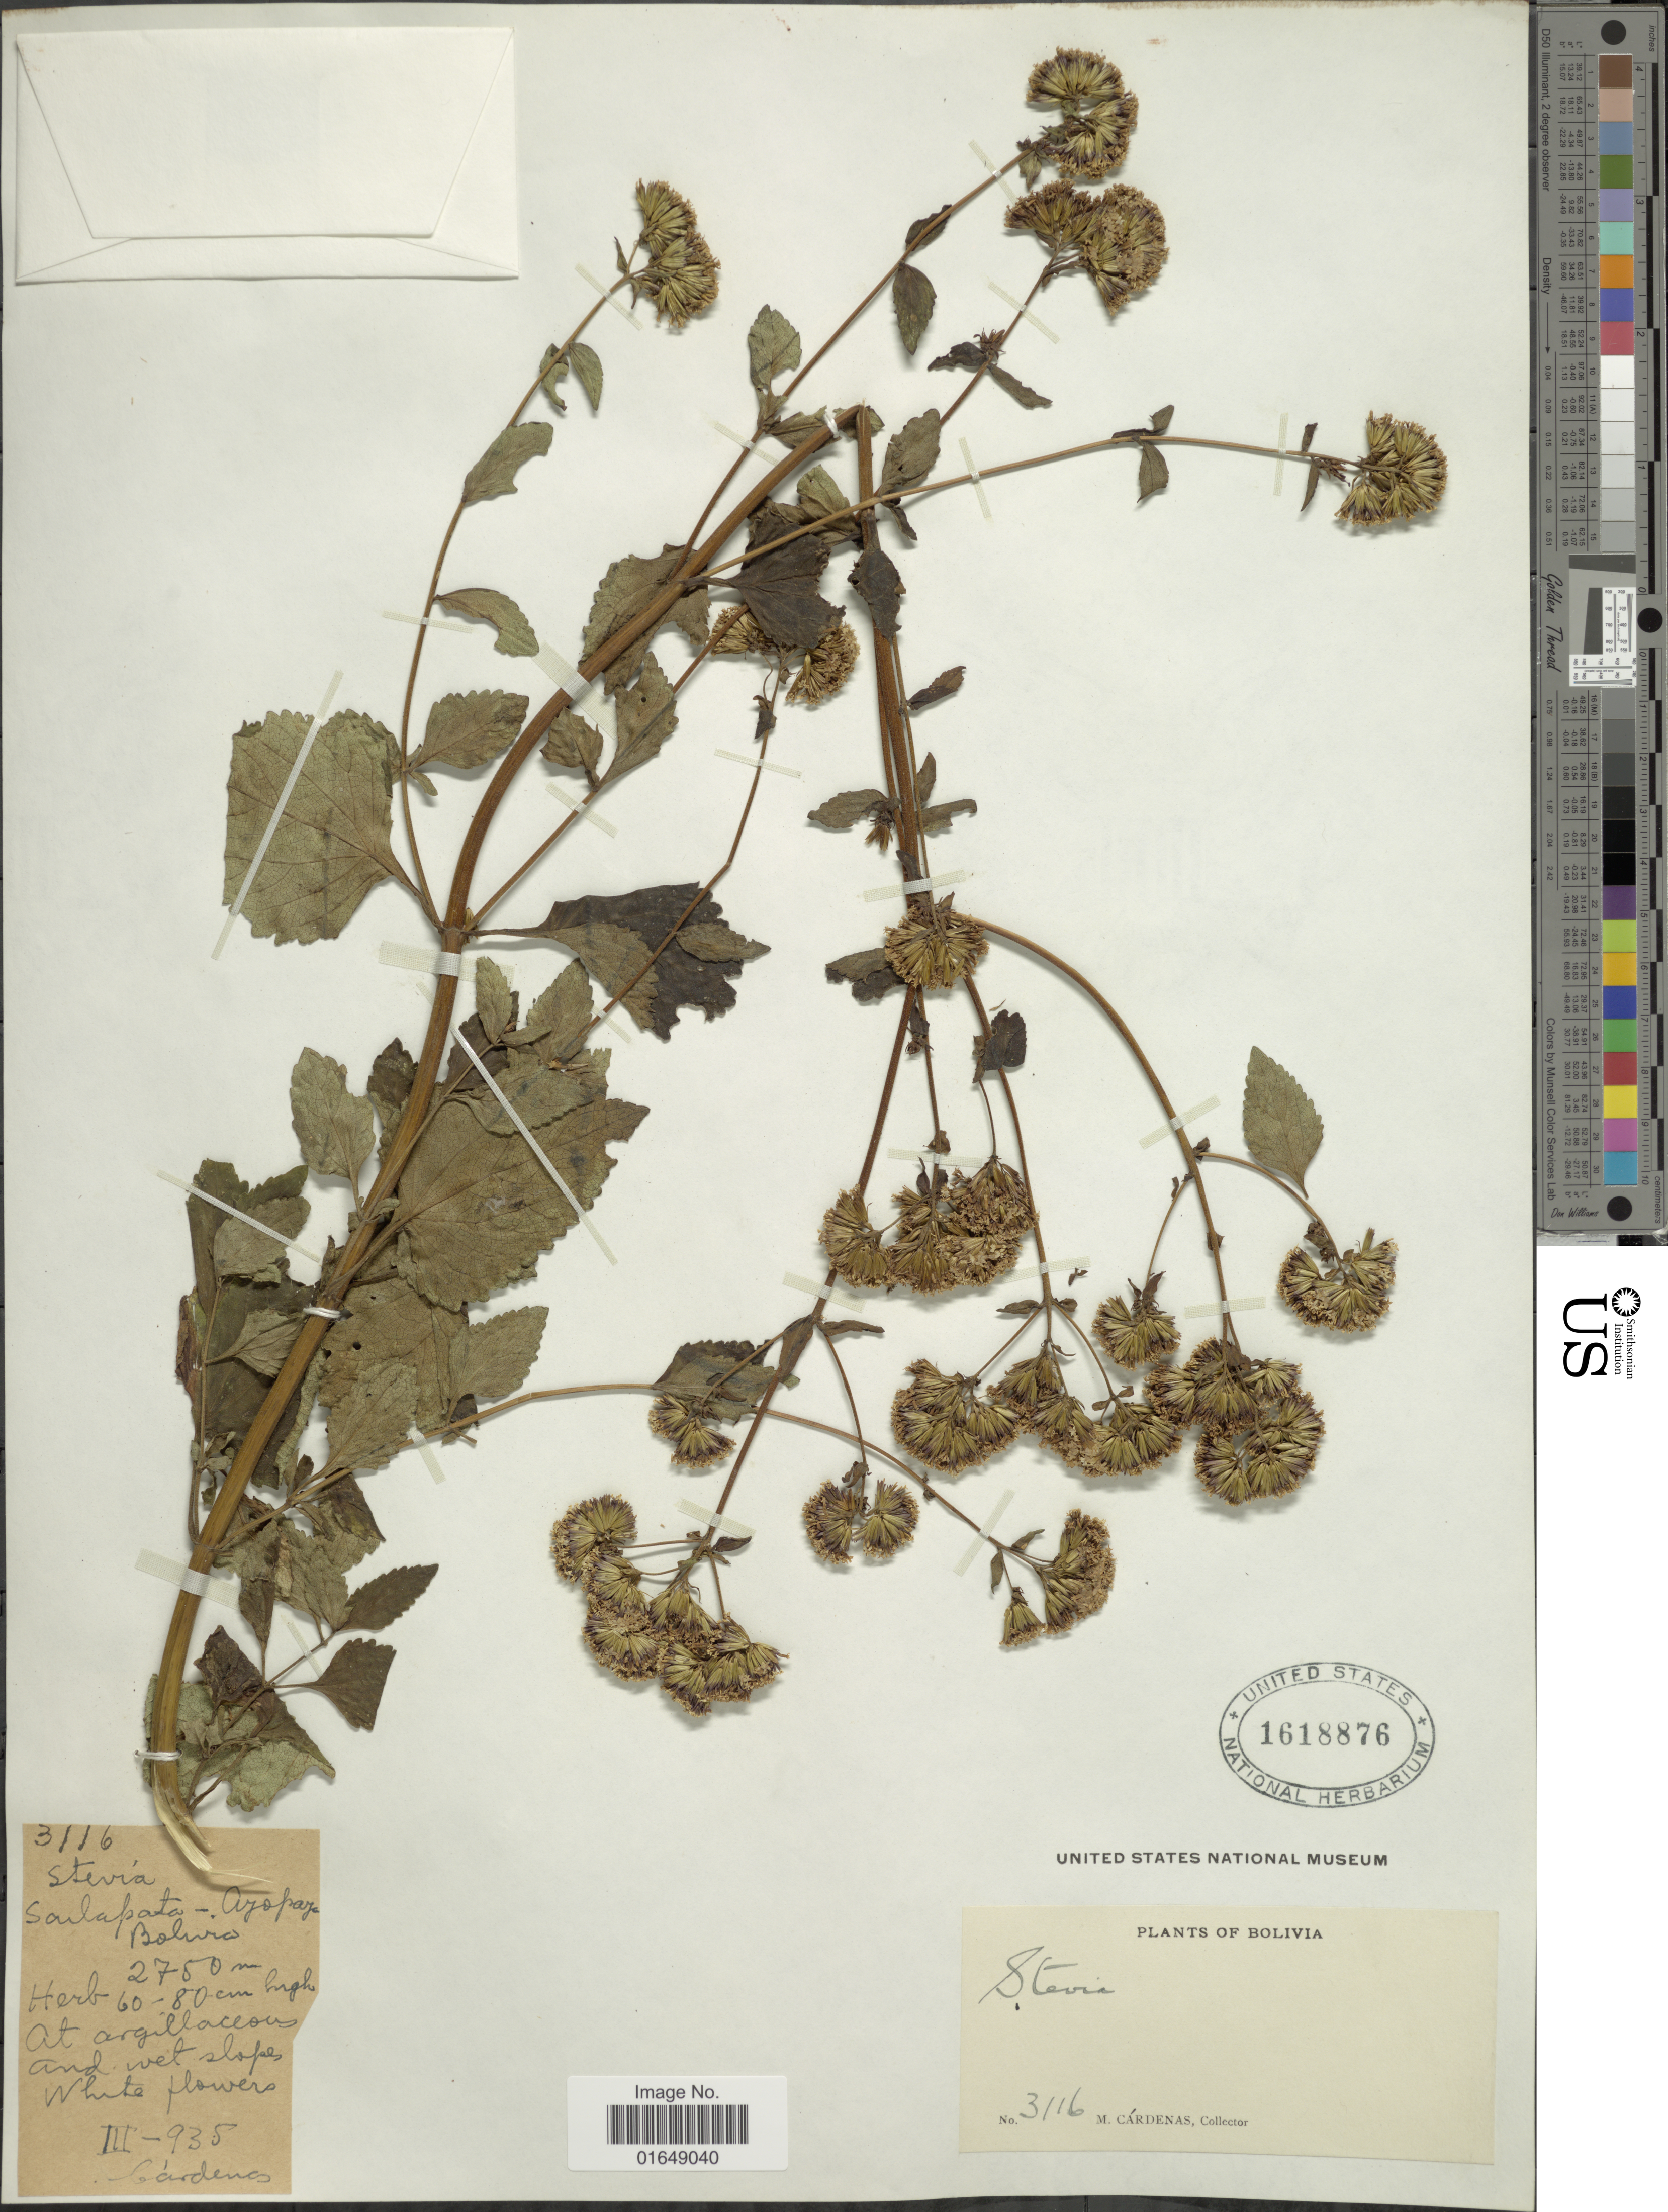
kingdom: Plantae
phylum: Tracheophyta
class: Magnoliopsida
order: Asterales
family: Asteraceae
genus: Stevia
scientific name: Stevia sp.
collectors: M. Cárdenas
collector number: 3116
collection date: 1935-03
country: Bolivia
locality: Sailapata-Ayopayo.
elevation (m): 2750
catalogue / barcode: US 1618876